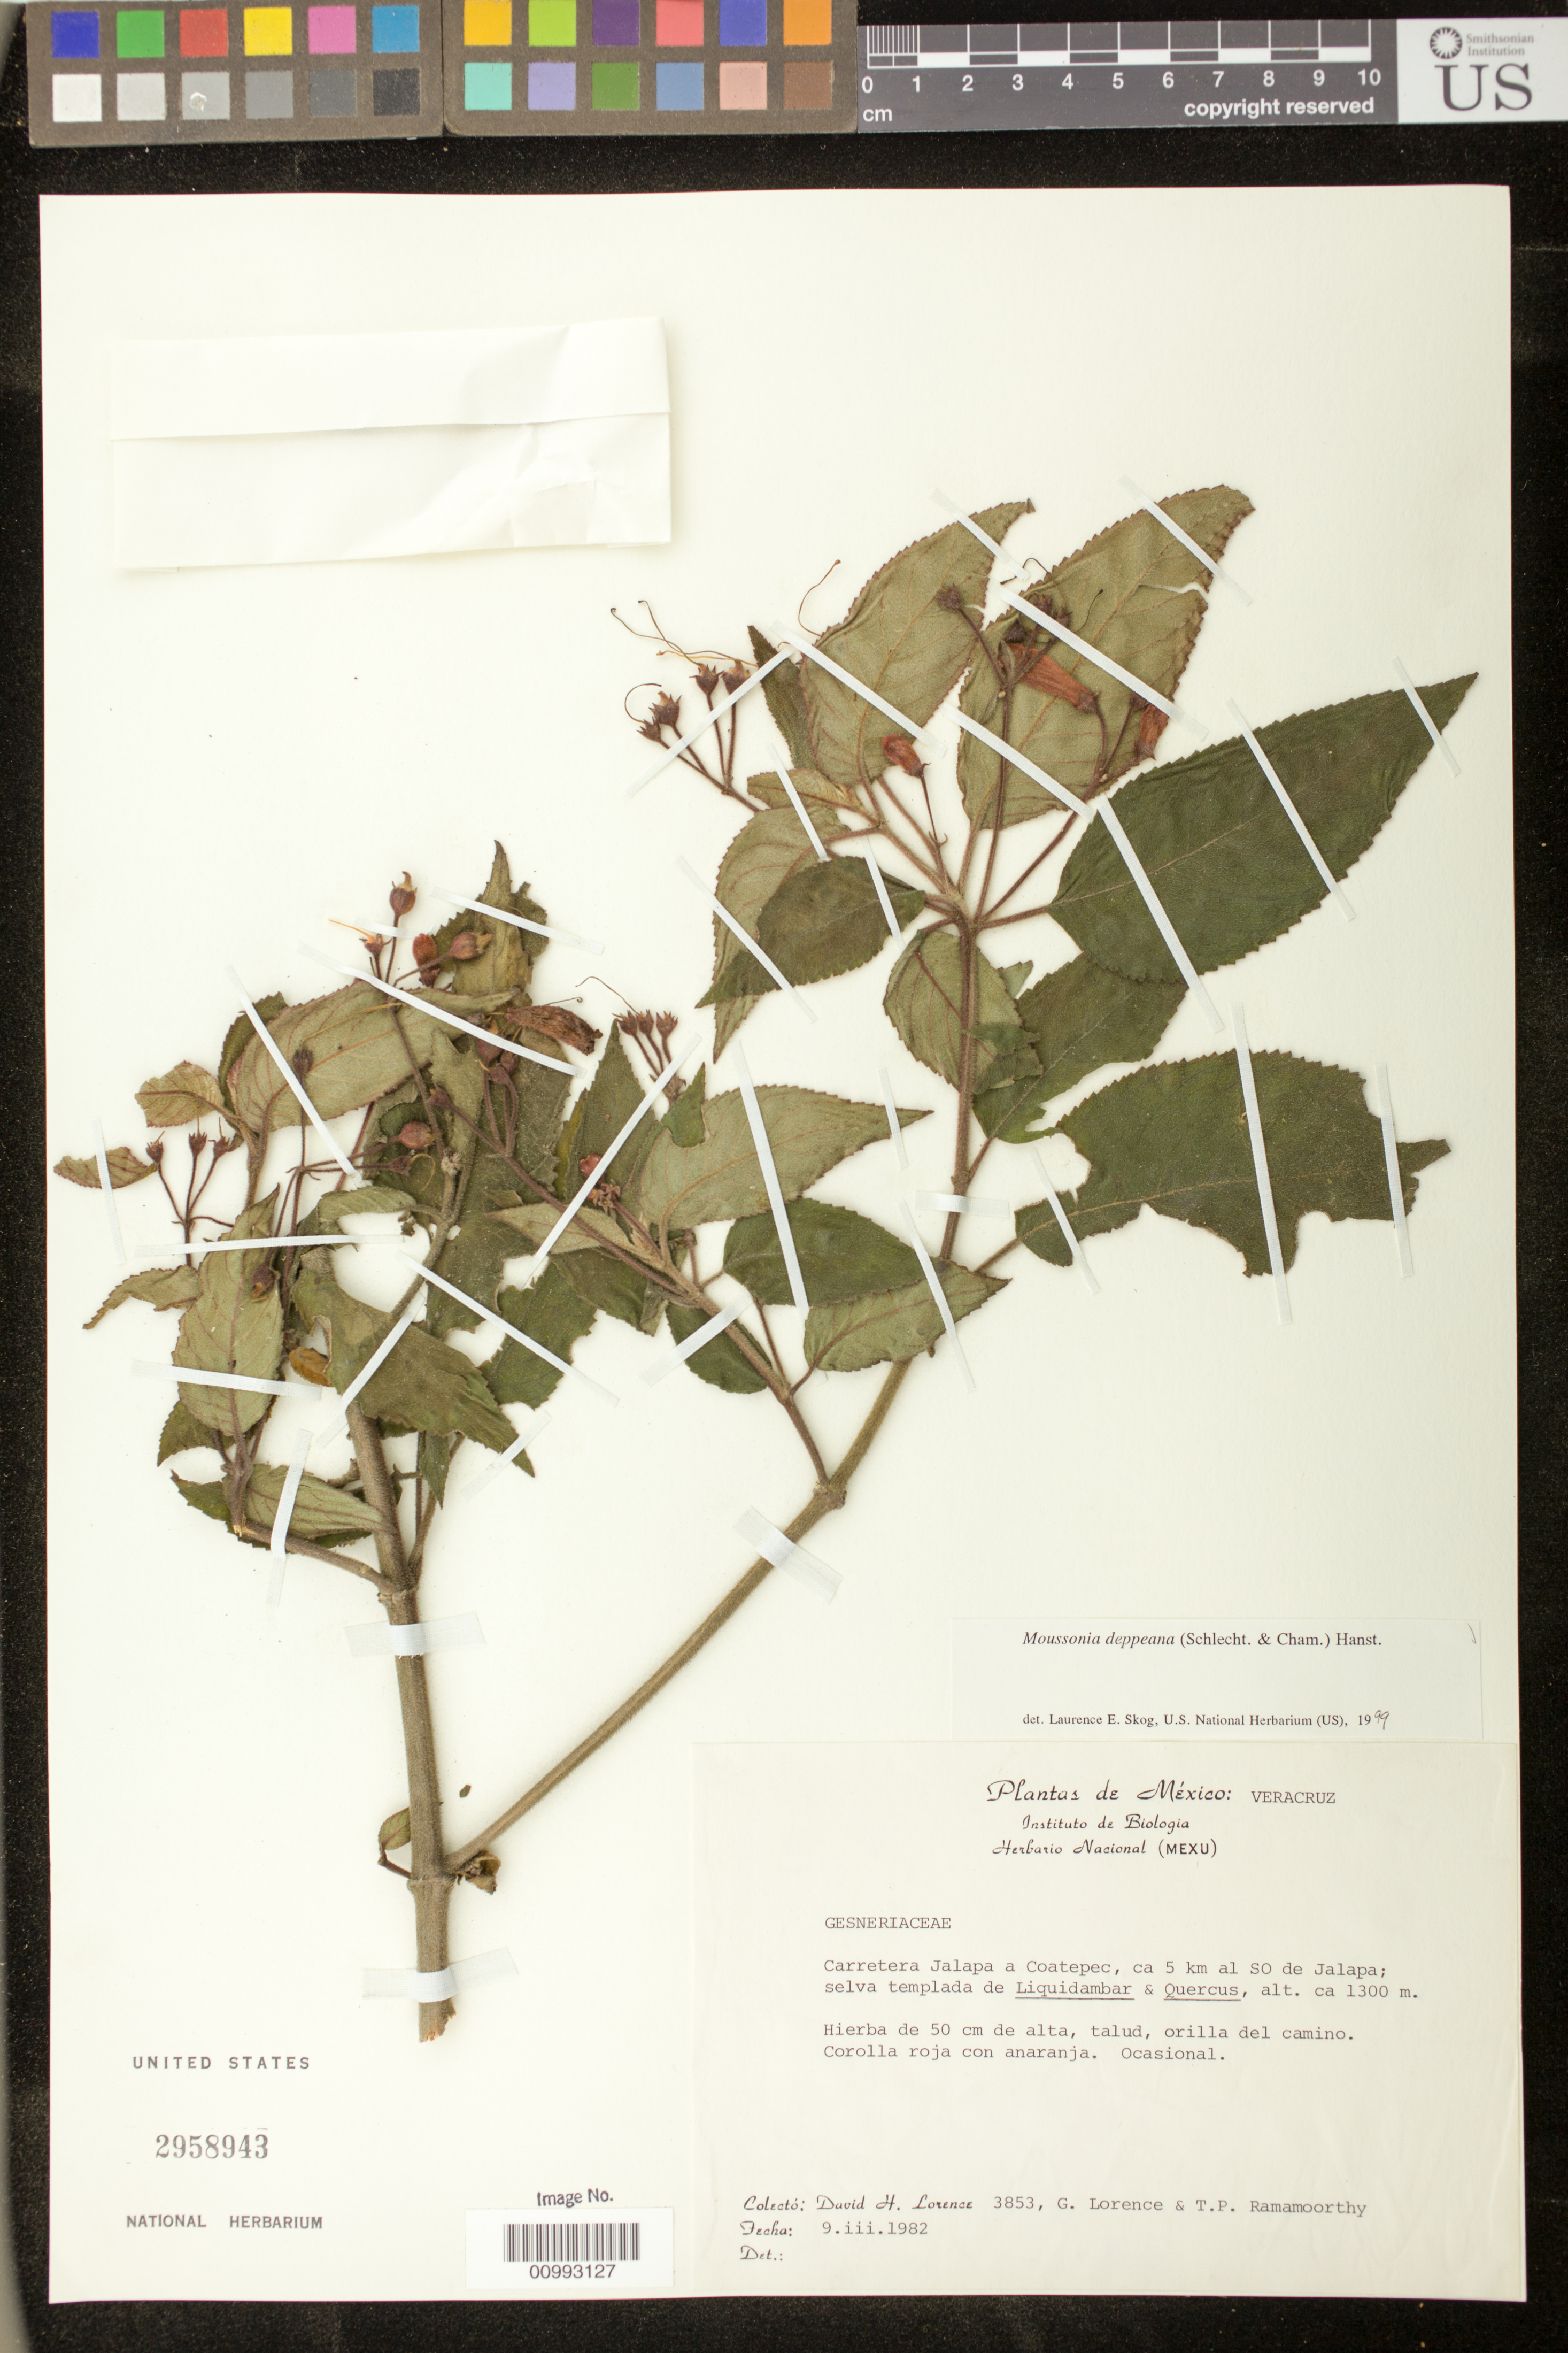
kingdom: Plantae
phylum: Tracheophyta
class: Magnoliopsida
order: Lamiales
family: Gesneriaceae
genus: Moussonia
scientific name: Moussonia deppeana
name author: (Schltdl. & Cham.) Klotzsch ex Hanst.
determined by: Skog, Laurence E.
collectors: D. Lorence & T. P. Ramamoorthy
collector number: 3853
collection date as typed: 09 Mar 1982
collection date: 1982-03-09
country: Mexico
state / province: Veracruz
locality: Carretera Jalapa a Coatepec, ca 5 km al SO de Jalapa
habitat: Selva templada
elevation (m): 1300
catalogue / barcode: US 2958943